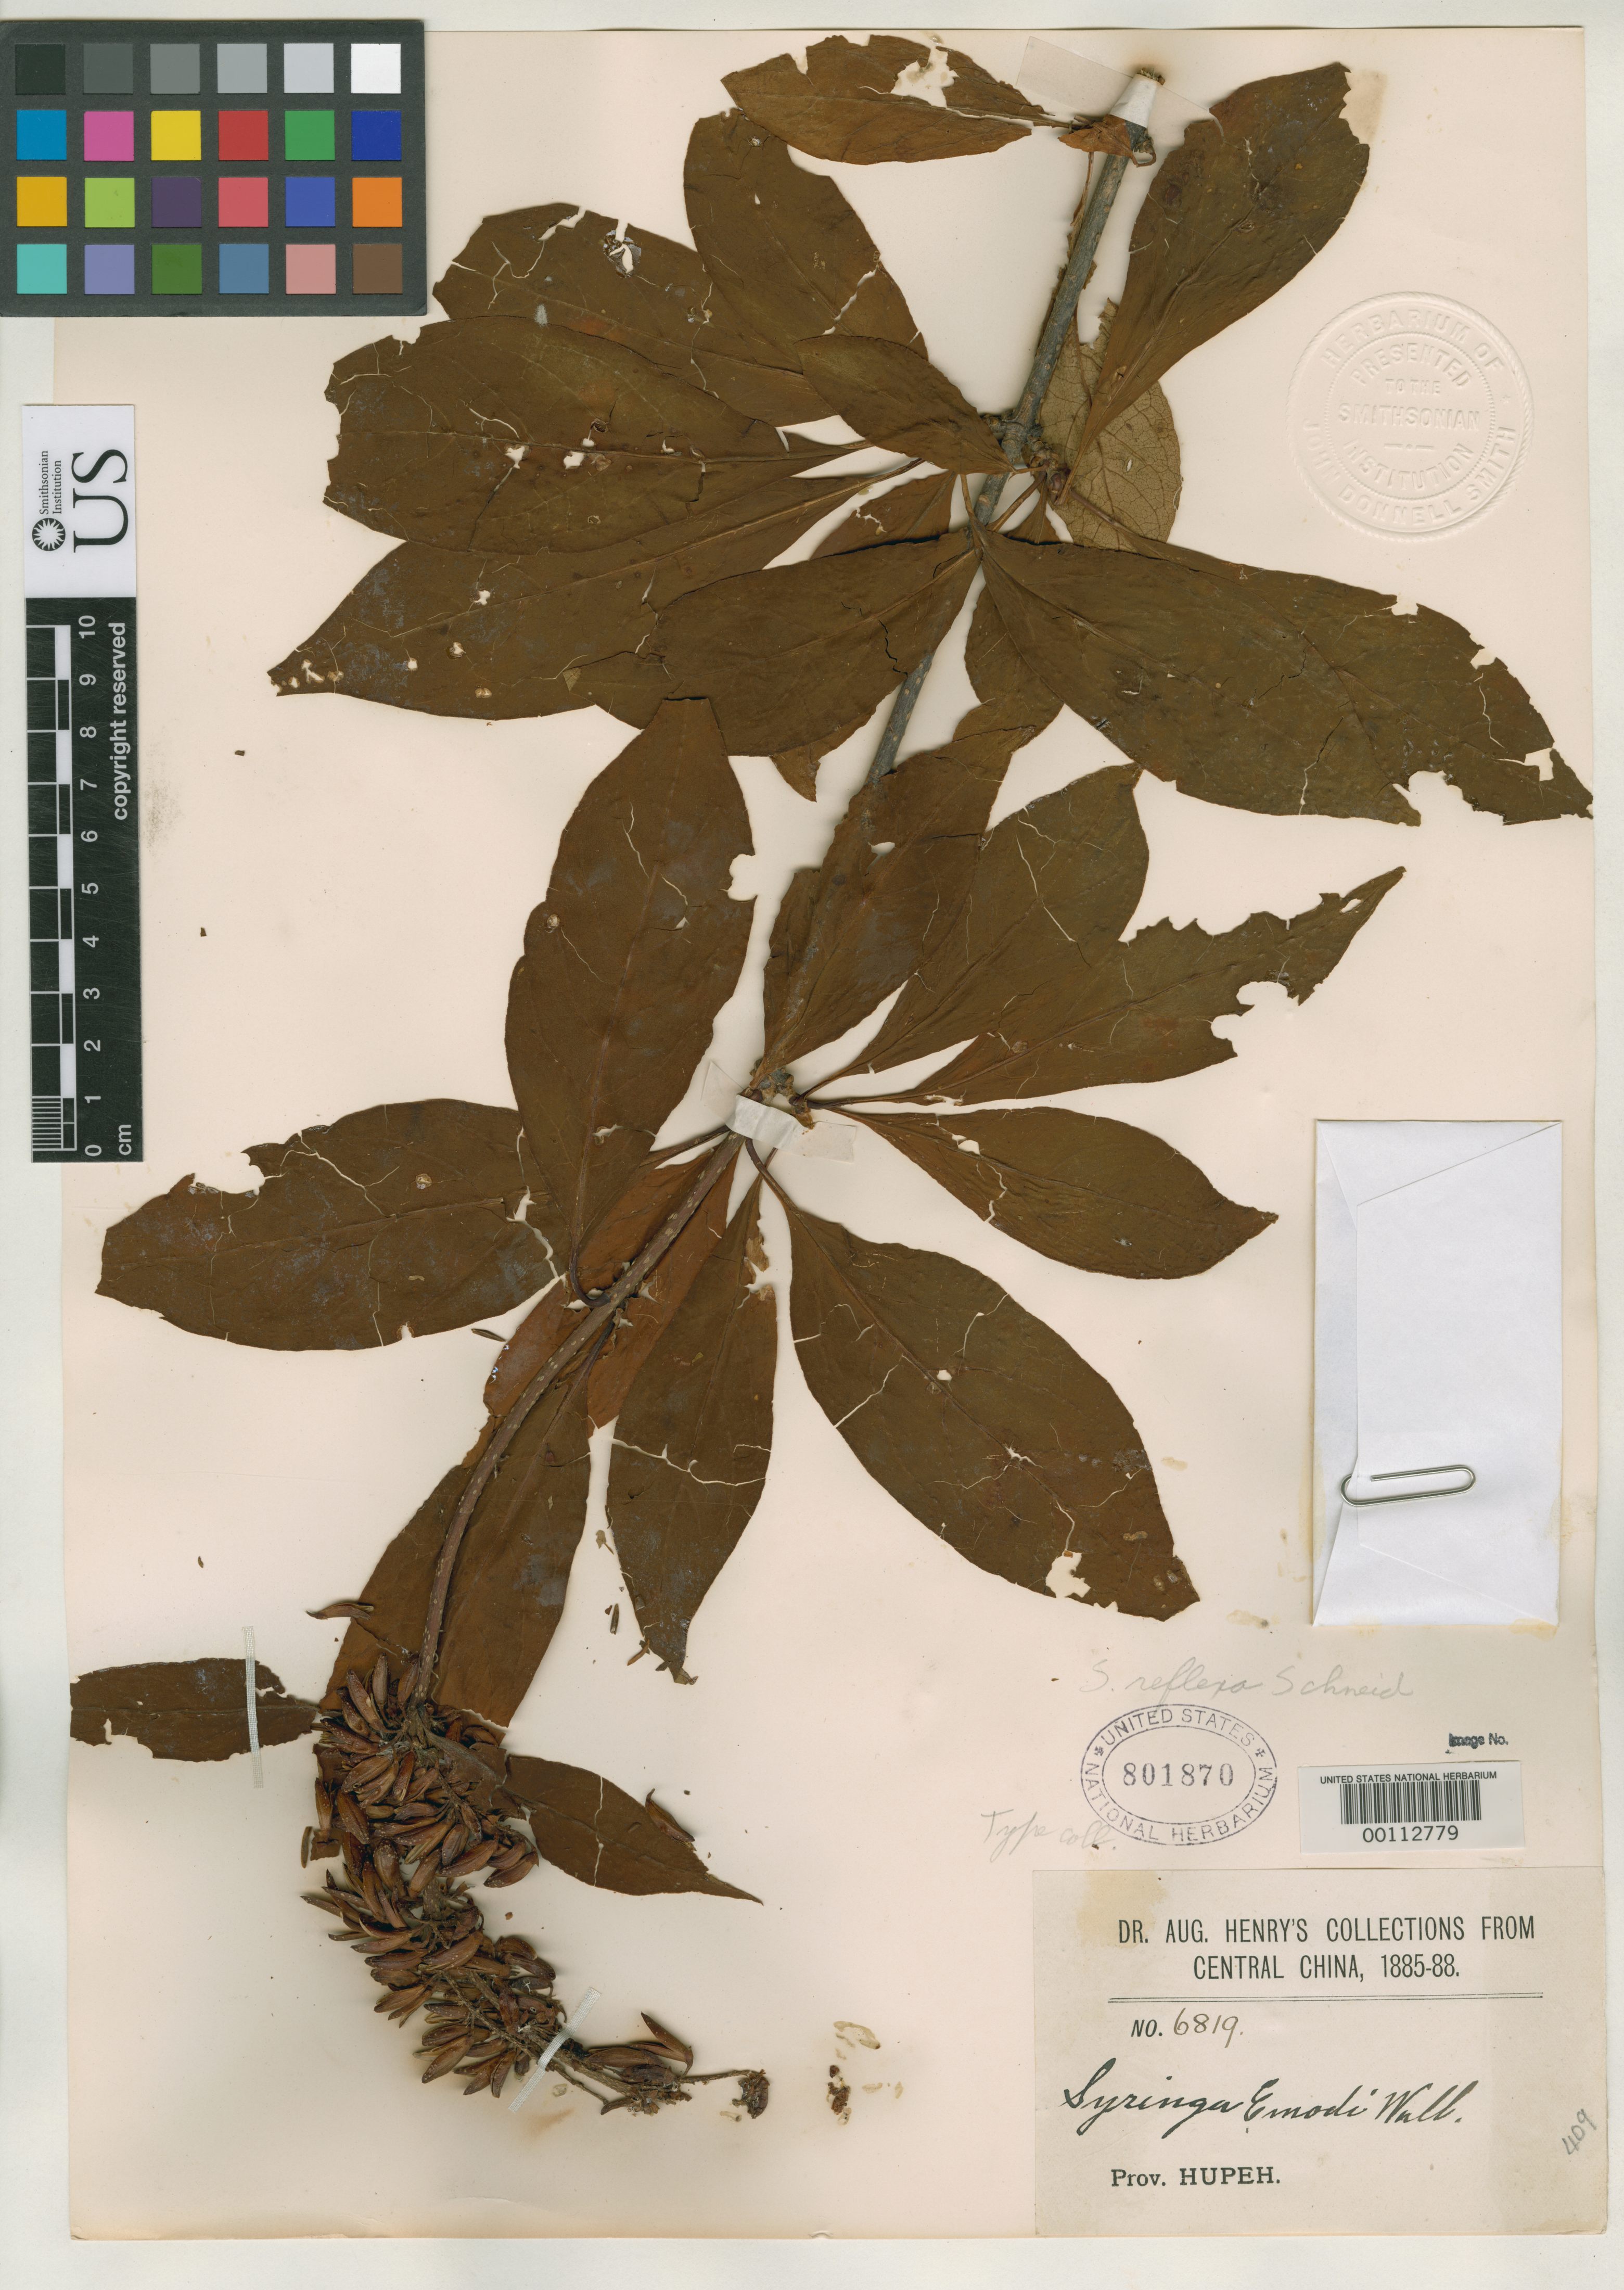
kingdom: Plantae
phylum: Tracheophyta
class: Magnoliopsida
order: Lamiales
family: Oleaceae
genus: Syringa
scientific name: Syringa reflexa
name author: C.K. Schneid.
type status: Syntype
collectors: A. Henry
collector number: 6819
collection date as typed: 1885 to -- --- 1888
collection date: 1885/1888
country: China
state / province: Hubei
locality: Alt. 8000-9000 ft.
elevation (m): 2438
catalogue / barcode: US 801870